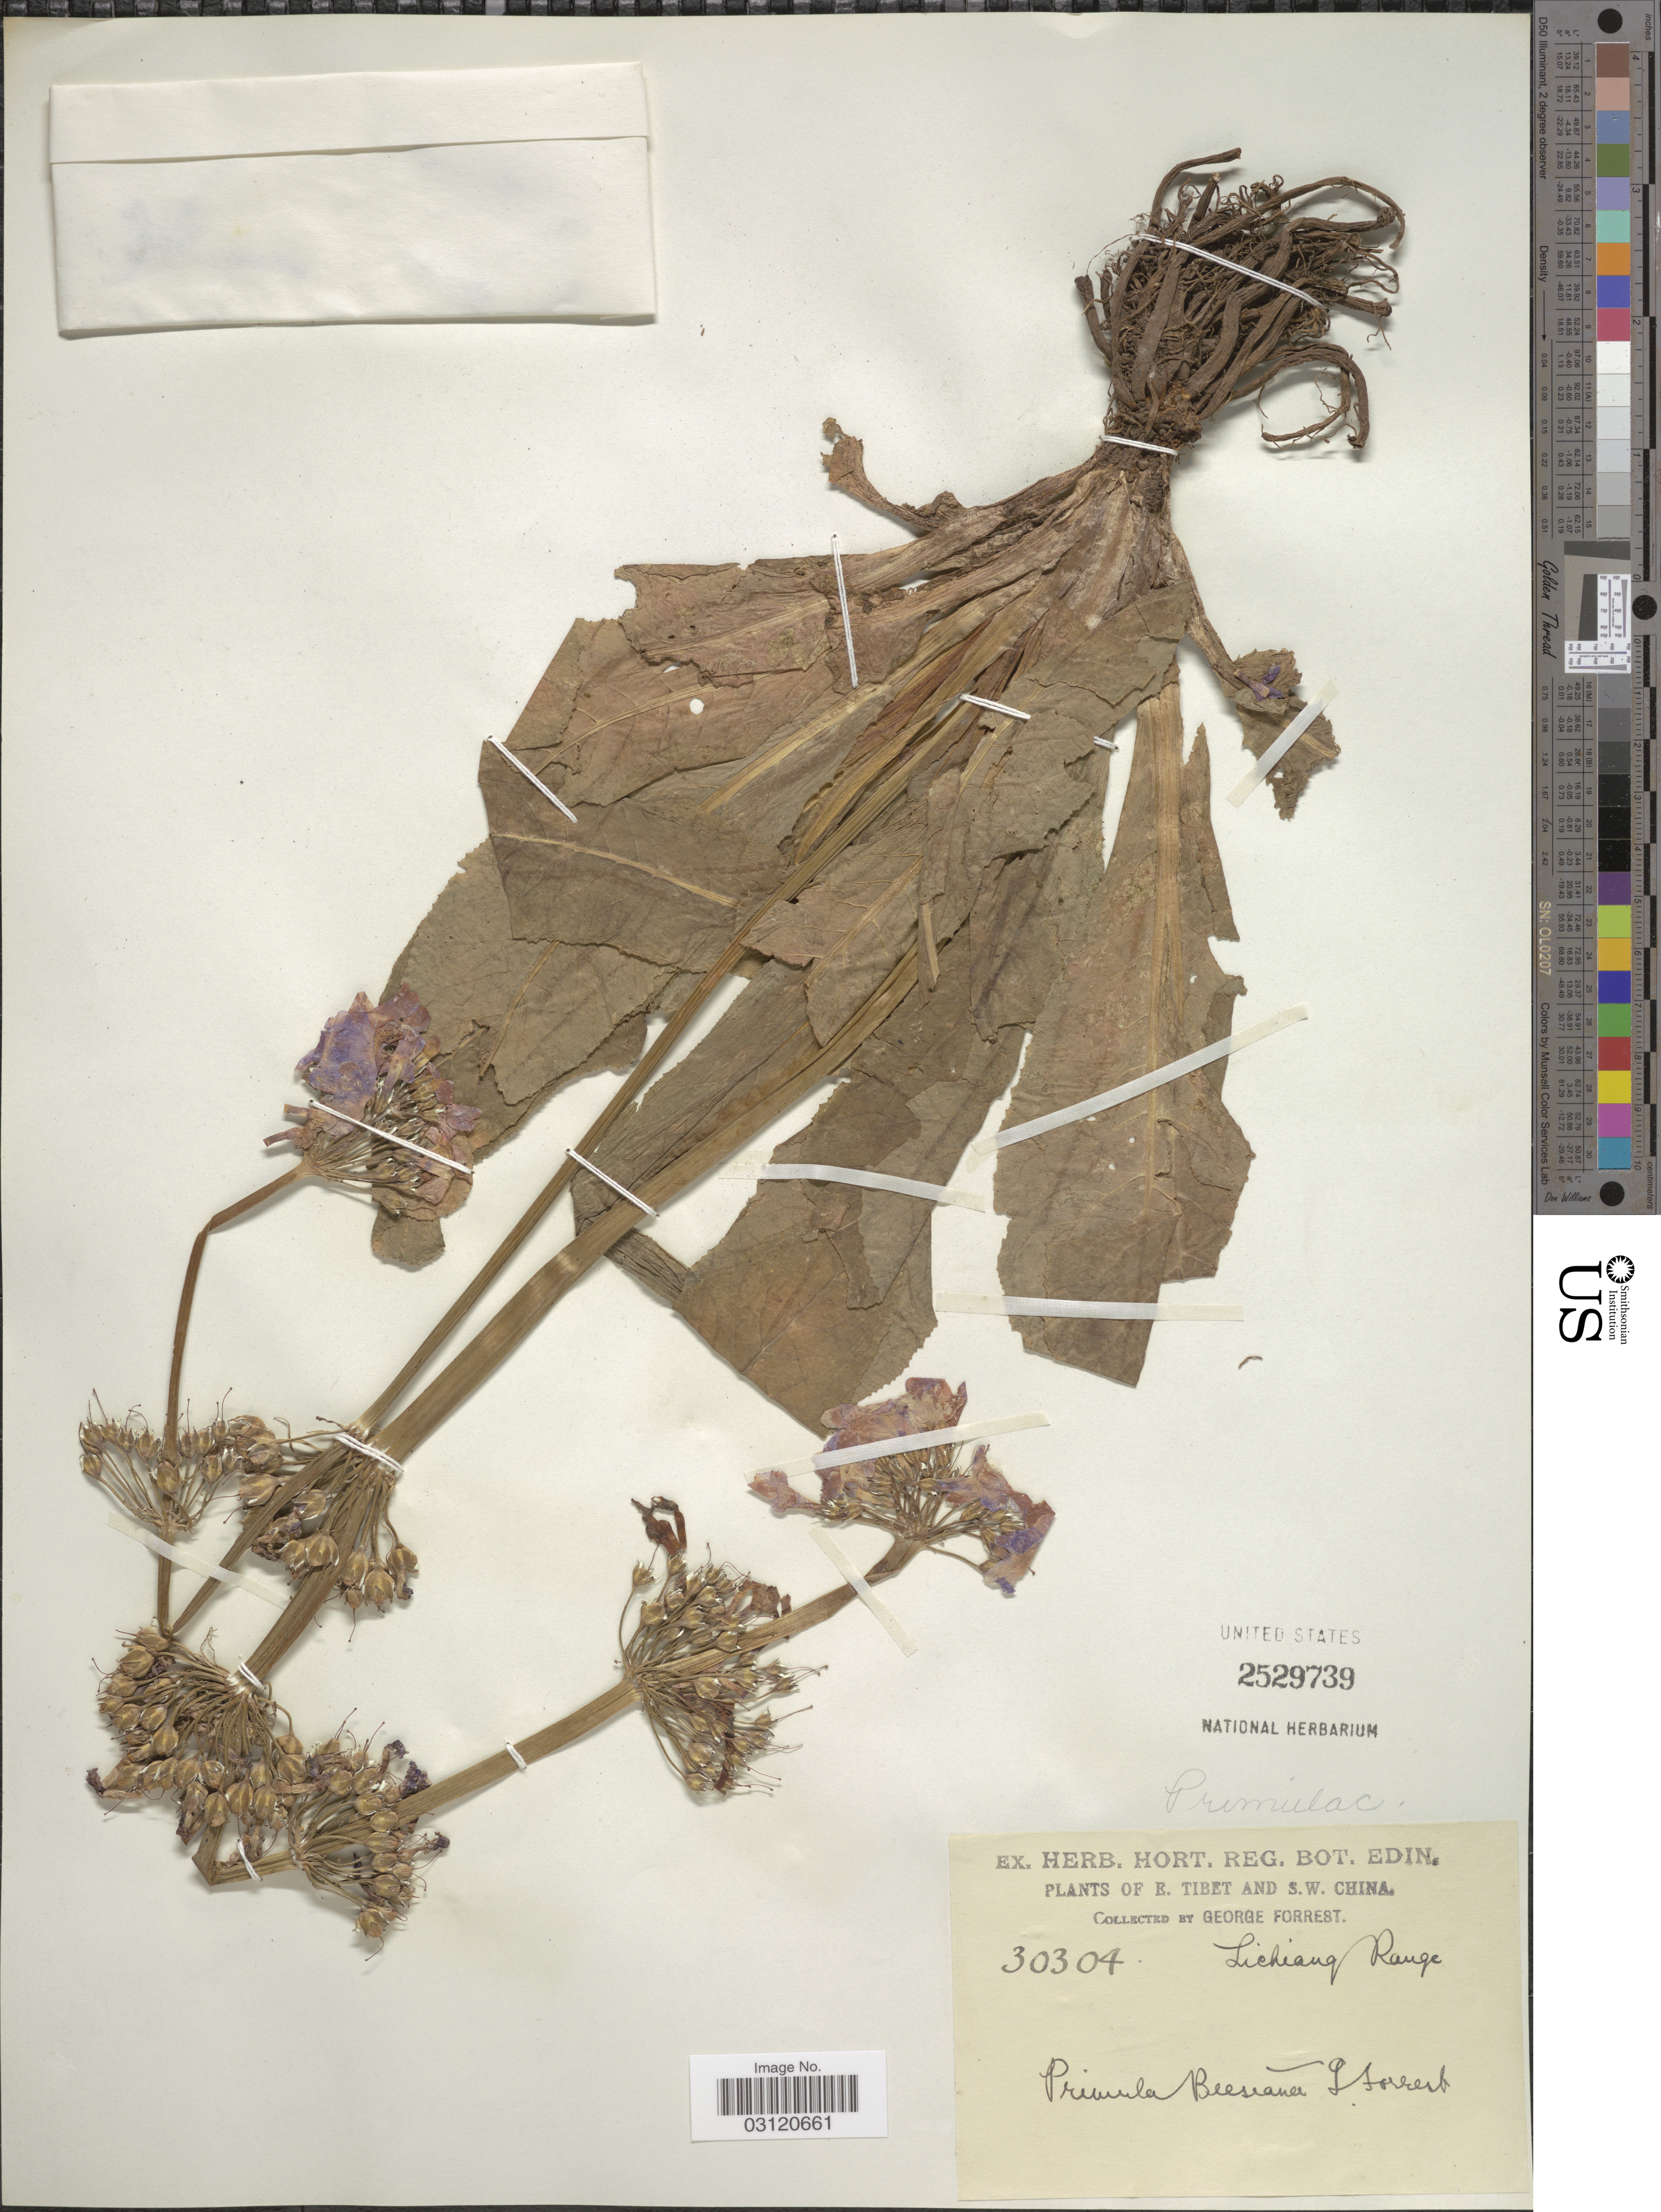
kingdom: Plantae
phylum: Tracheophyta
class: Magnoliopsida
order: Ericales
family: Primulaceae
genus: Primula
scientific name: Primula beesiana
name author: Forrest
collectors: G. Forrest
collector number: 30304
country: China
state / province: Xizang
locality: E. Tibet and S.W. China, Lichiang Range.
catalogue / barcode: US 2529739